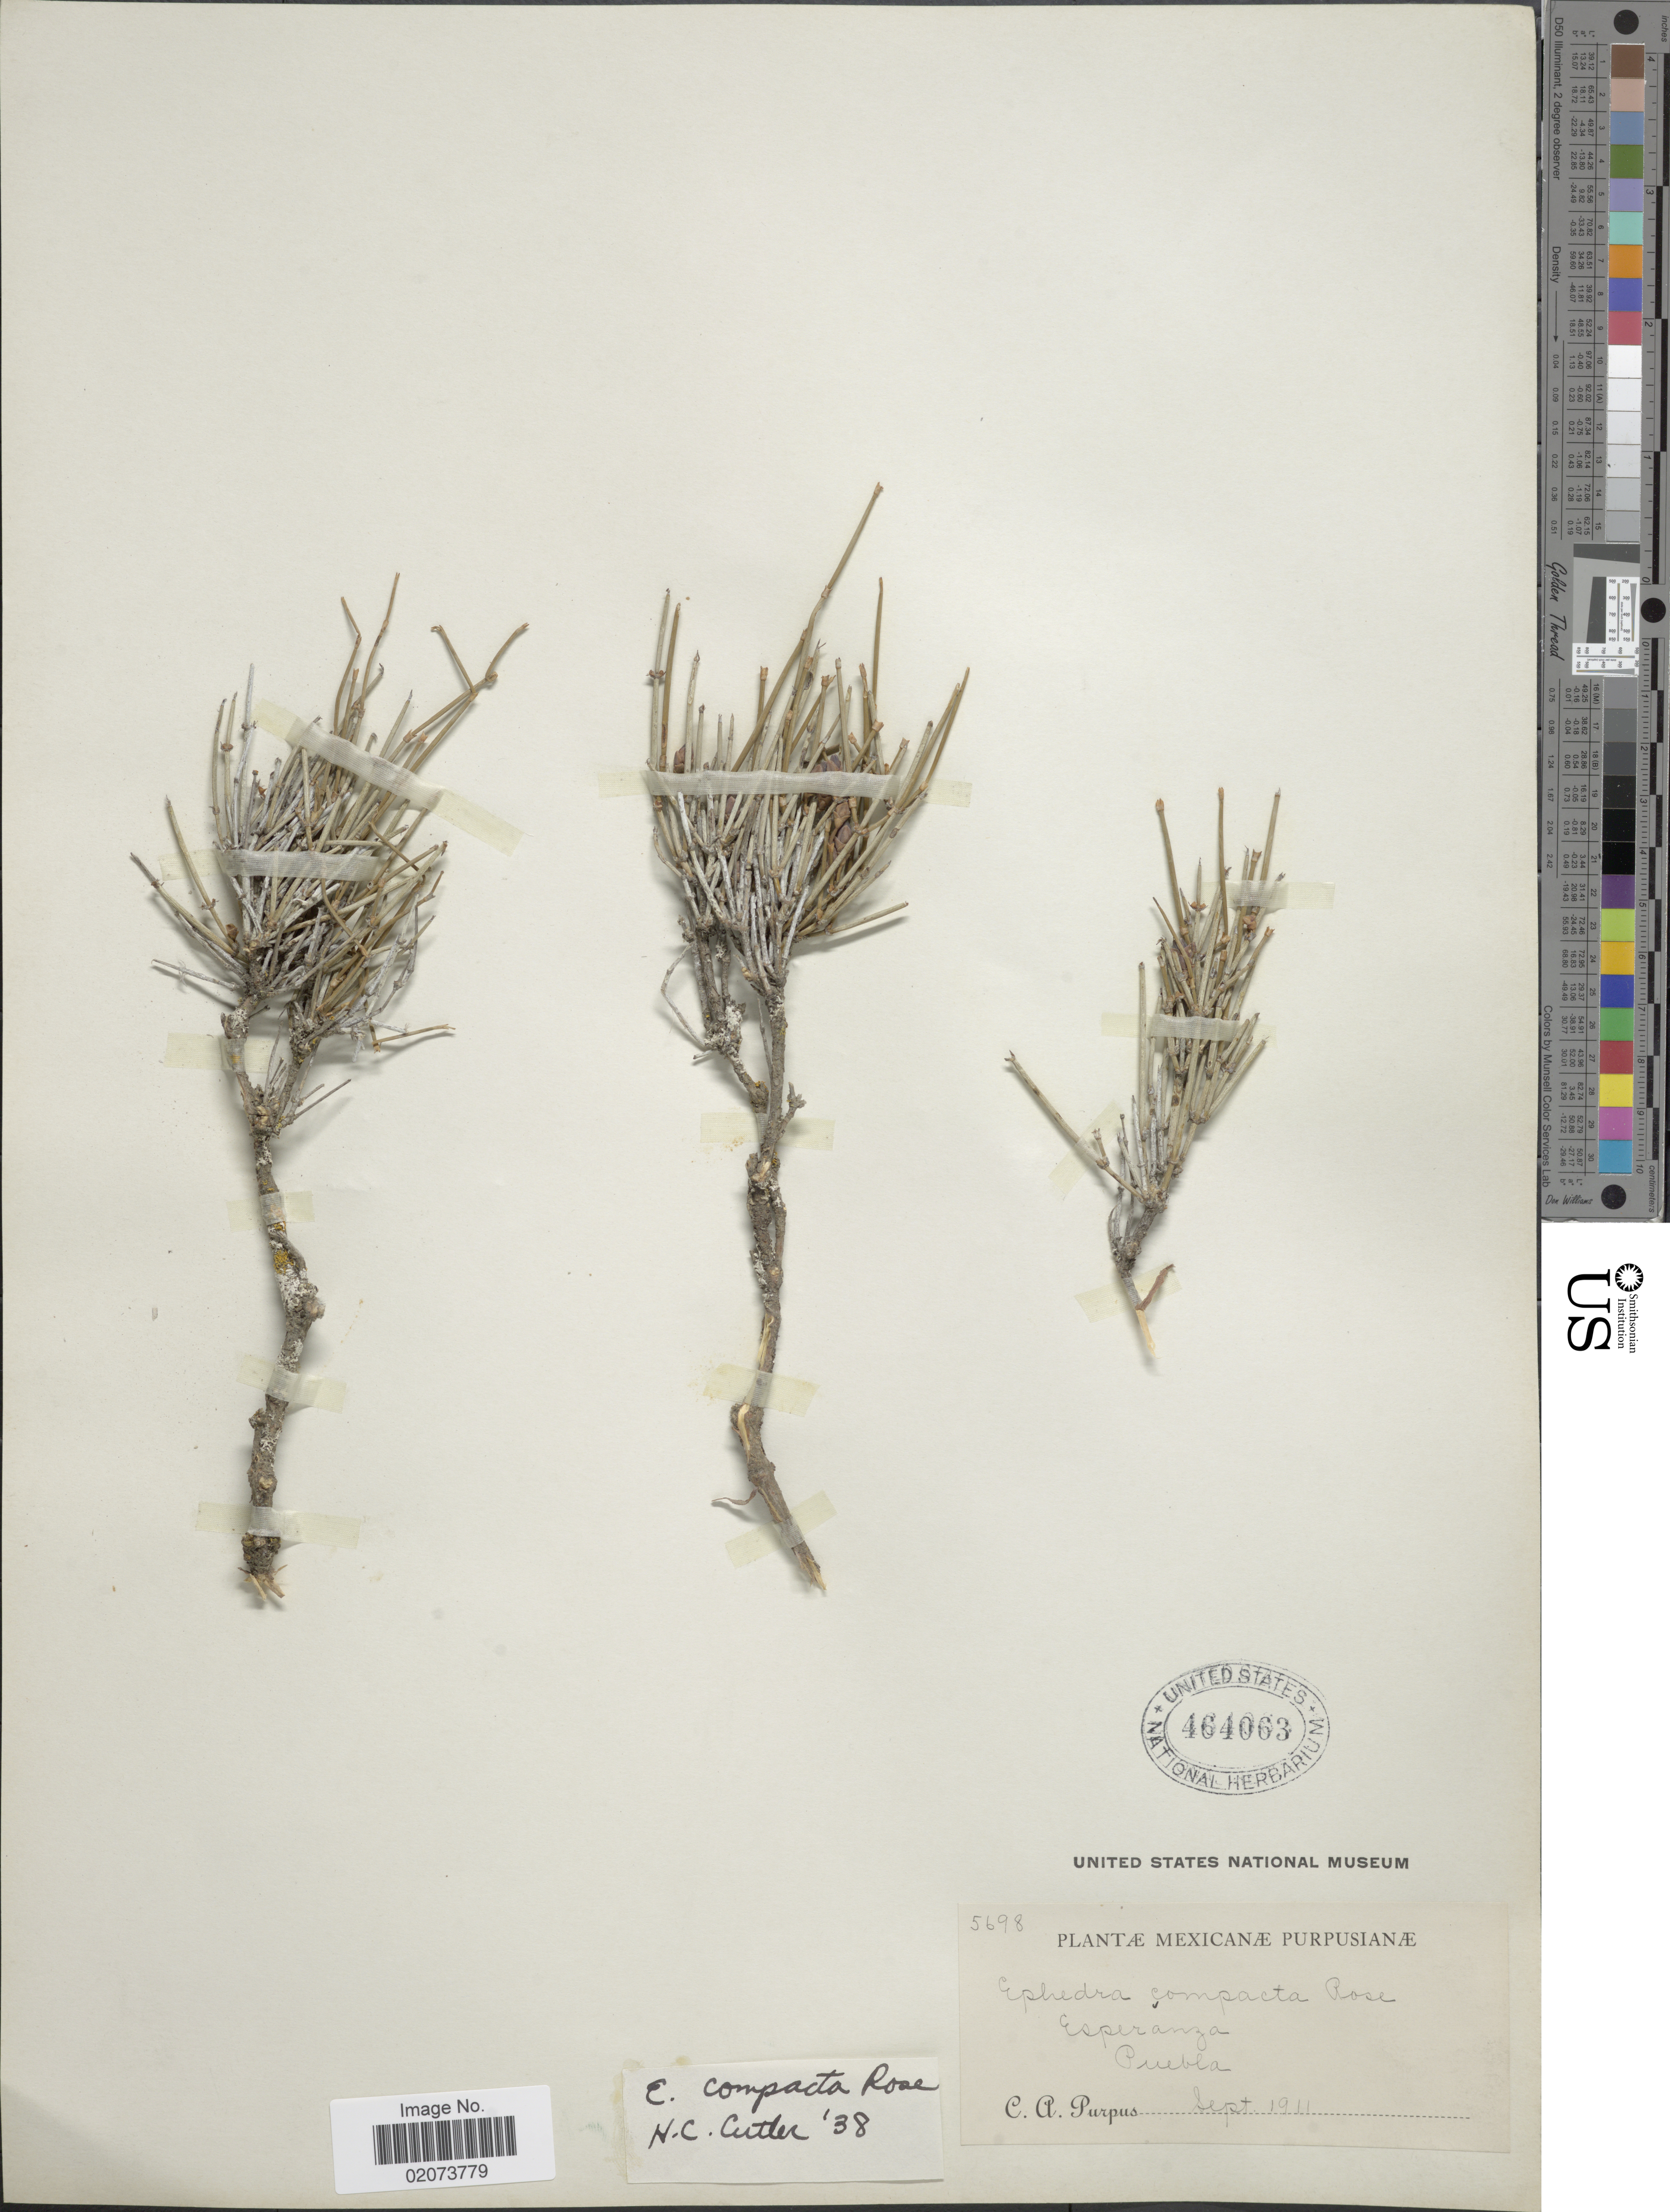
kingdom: Plantae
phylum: Tracheophyta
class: Gnetopsida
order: Ephedrales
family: Ephedraceae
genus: Ephedra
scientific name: Ephedra compacta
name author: Rose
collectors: C. A. Purpus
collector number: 5698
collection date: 1911-09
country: Mexico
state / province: Puebla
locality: Esperanza, Puebla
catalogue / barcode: US 464063